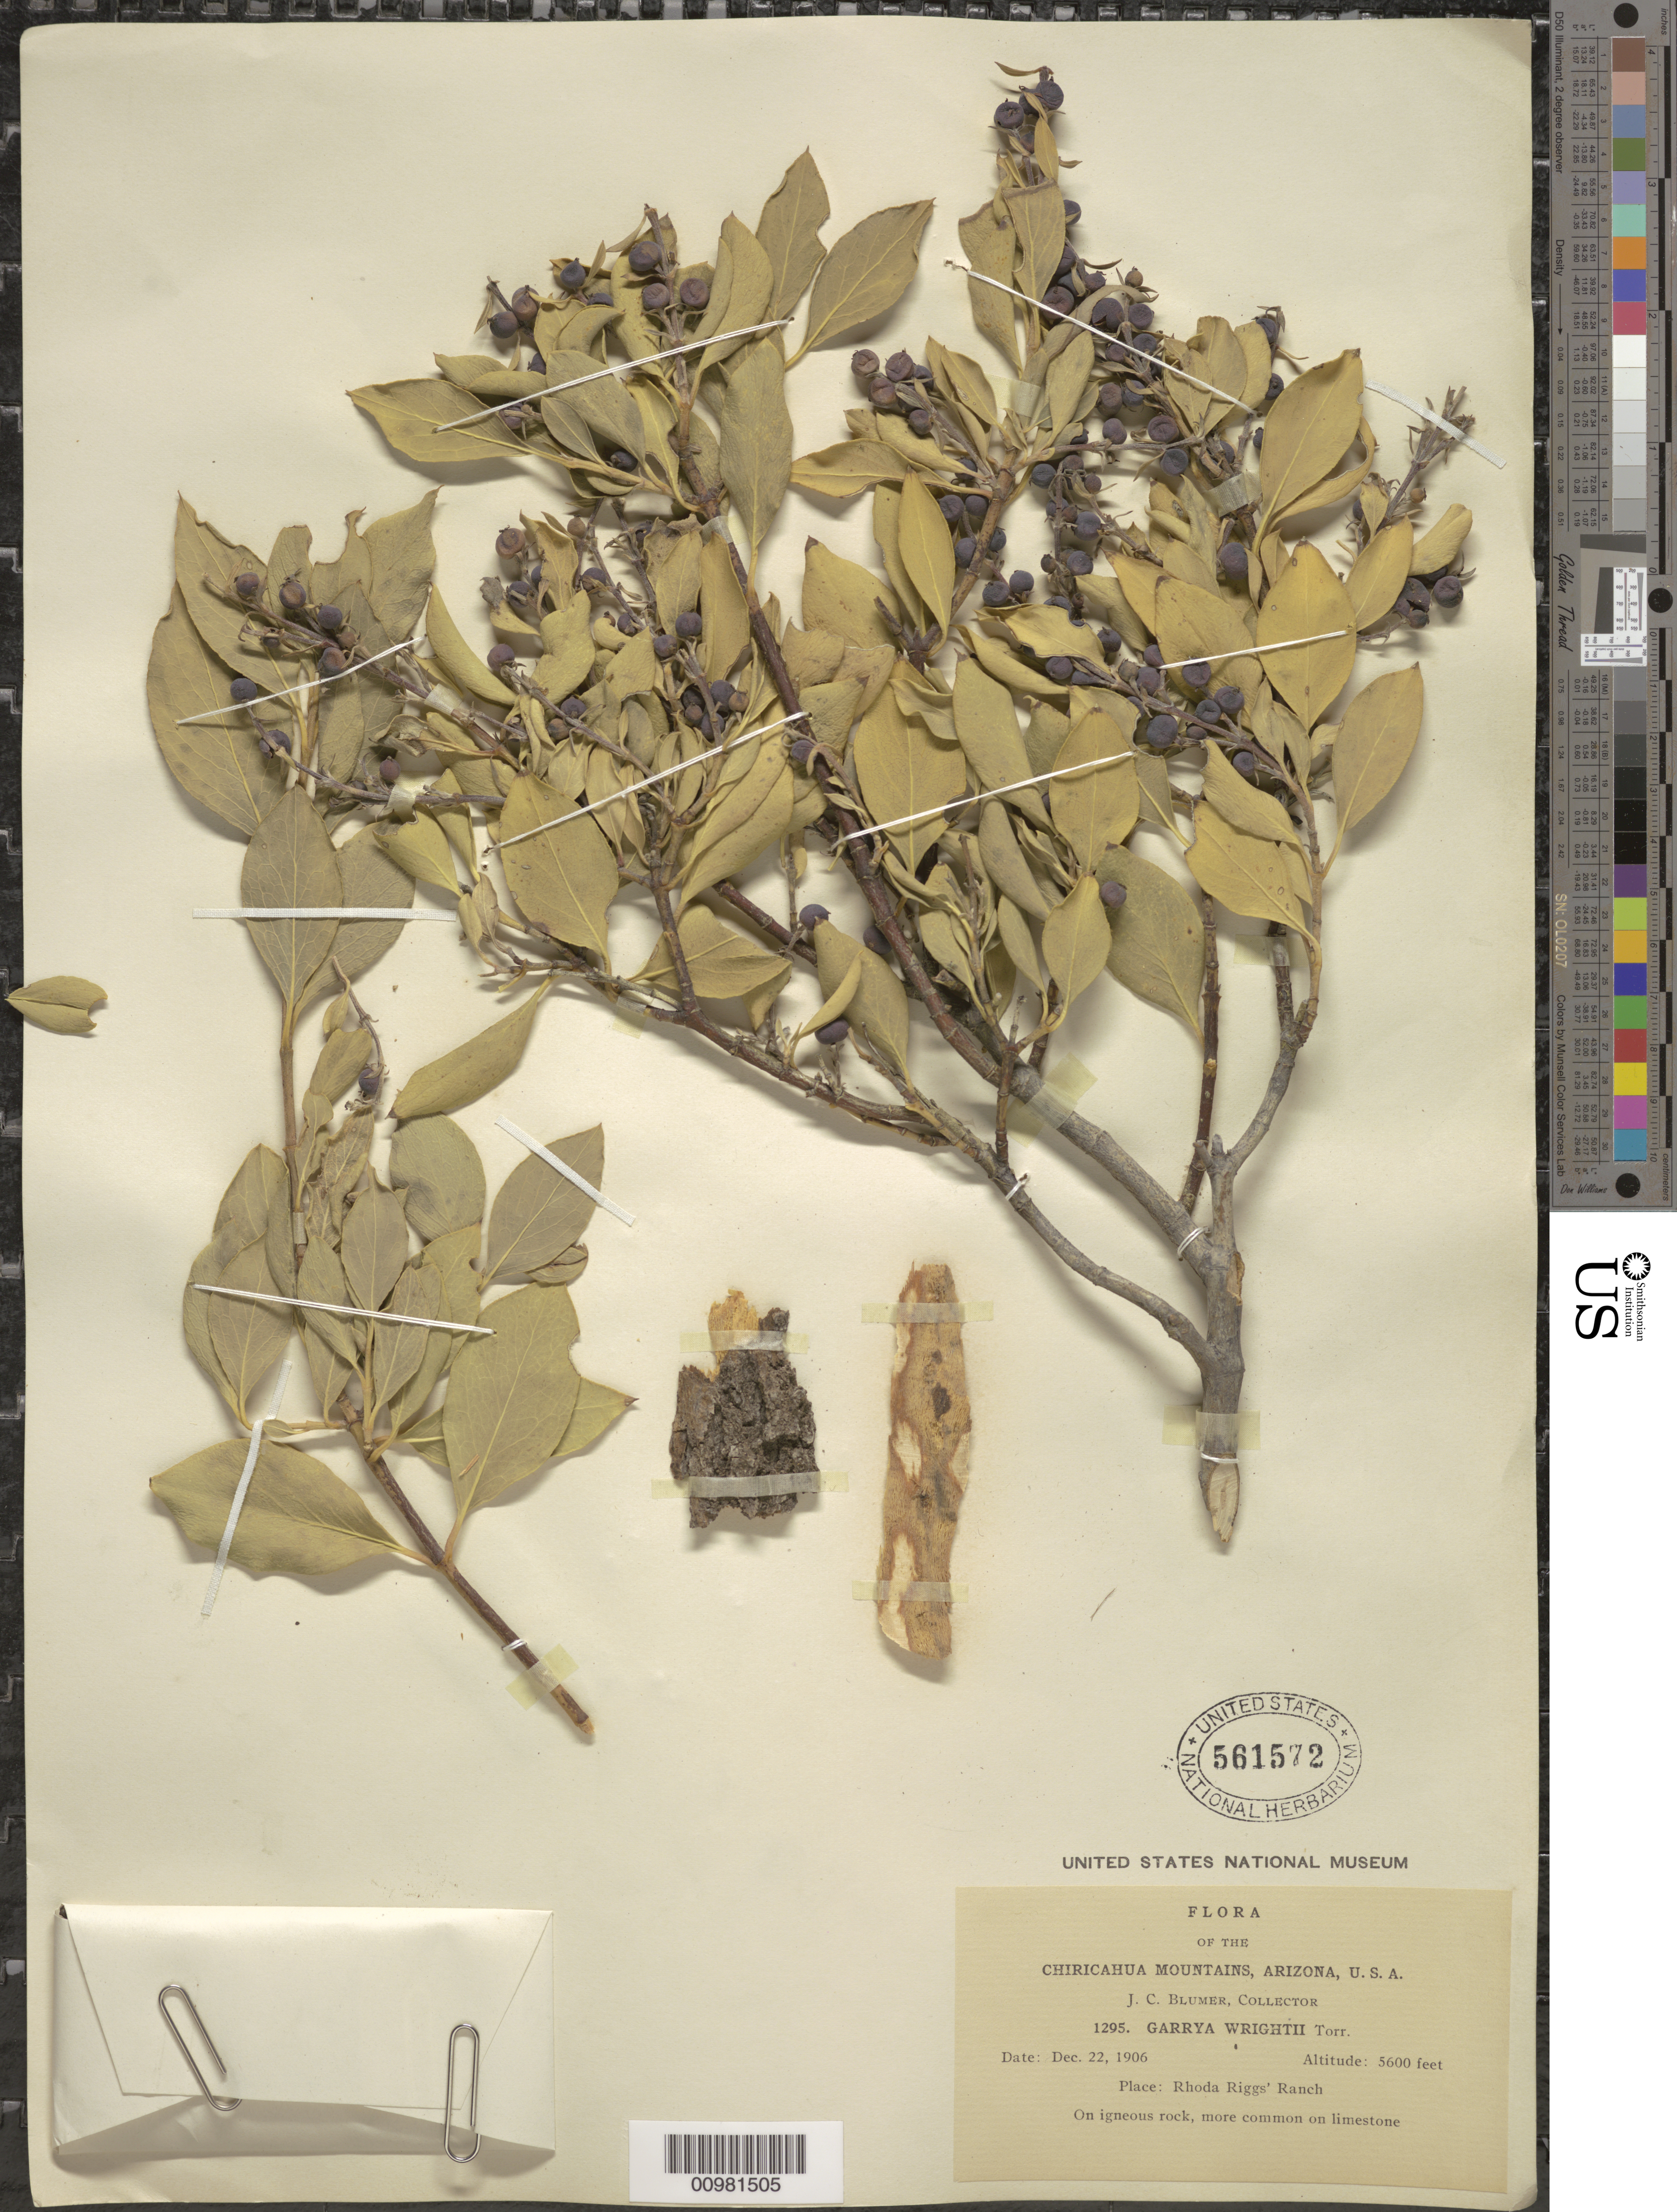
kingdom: Plantae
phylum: Tracheophyta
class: Magnoliopsida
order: Garryales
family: Garryaceae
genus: Garrya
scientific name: Garrya wrightii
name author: Torr.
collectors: J. C. Blumer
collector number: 1295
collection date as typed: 22 Dec 1906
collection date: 1906-12-22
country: United States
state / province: Arizona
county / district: Cochise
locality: Chiricahua Moutains, Rhoda Riggs' Ranch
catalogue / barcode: US 561572